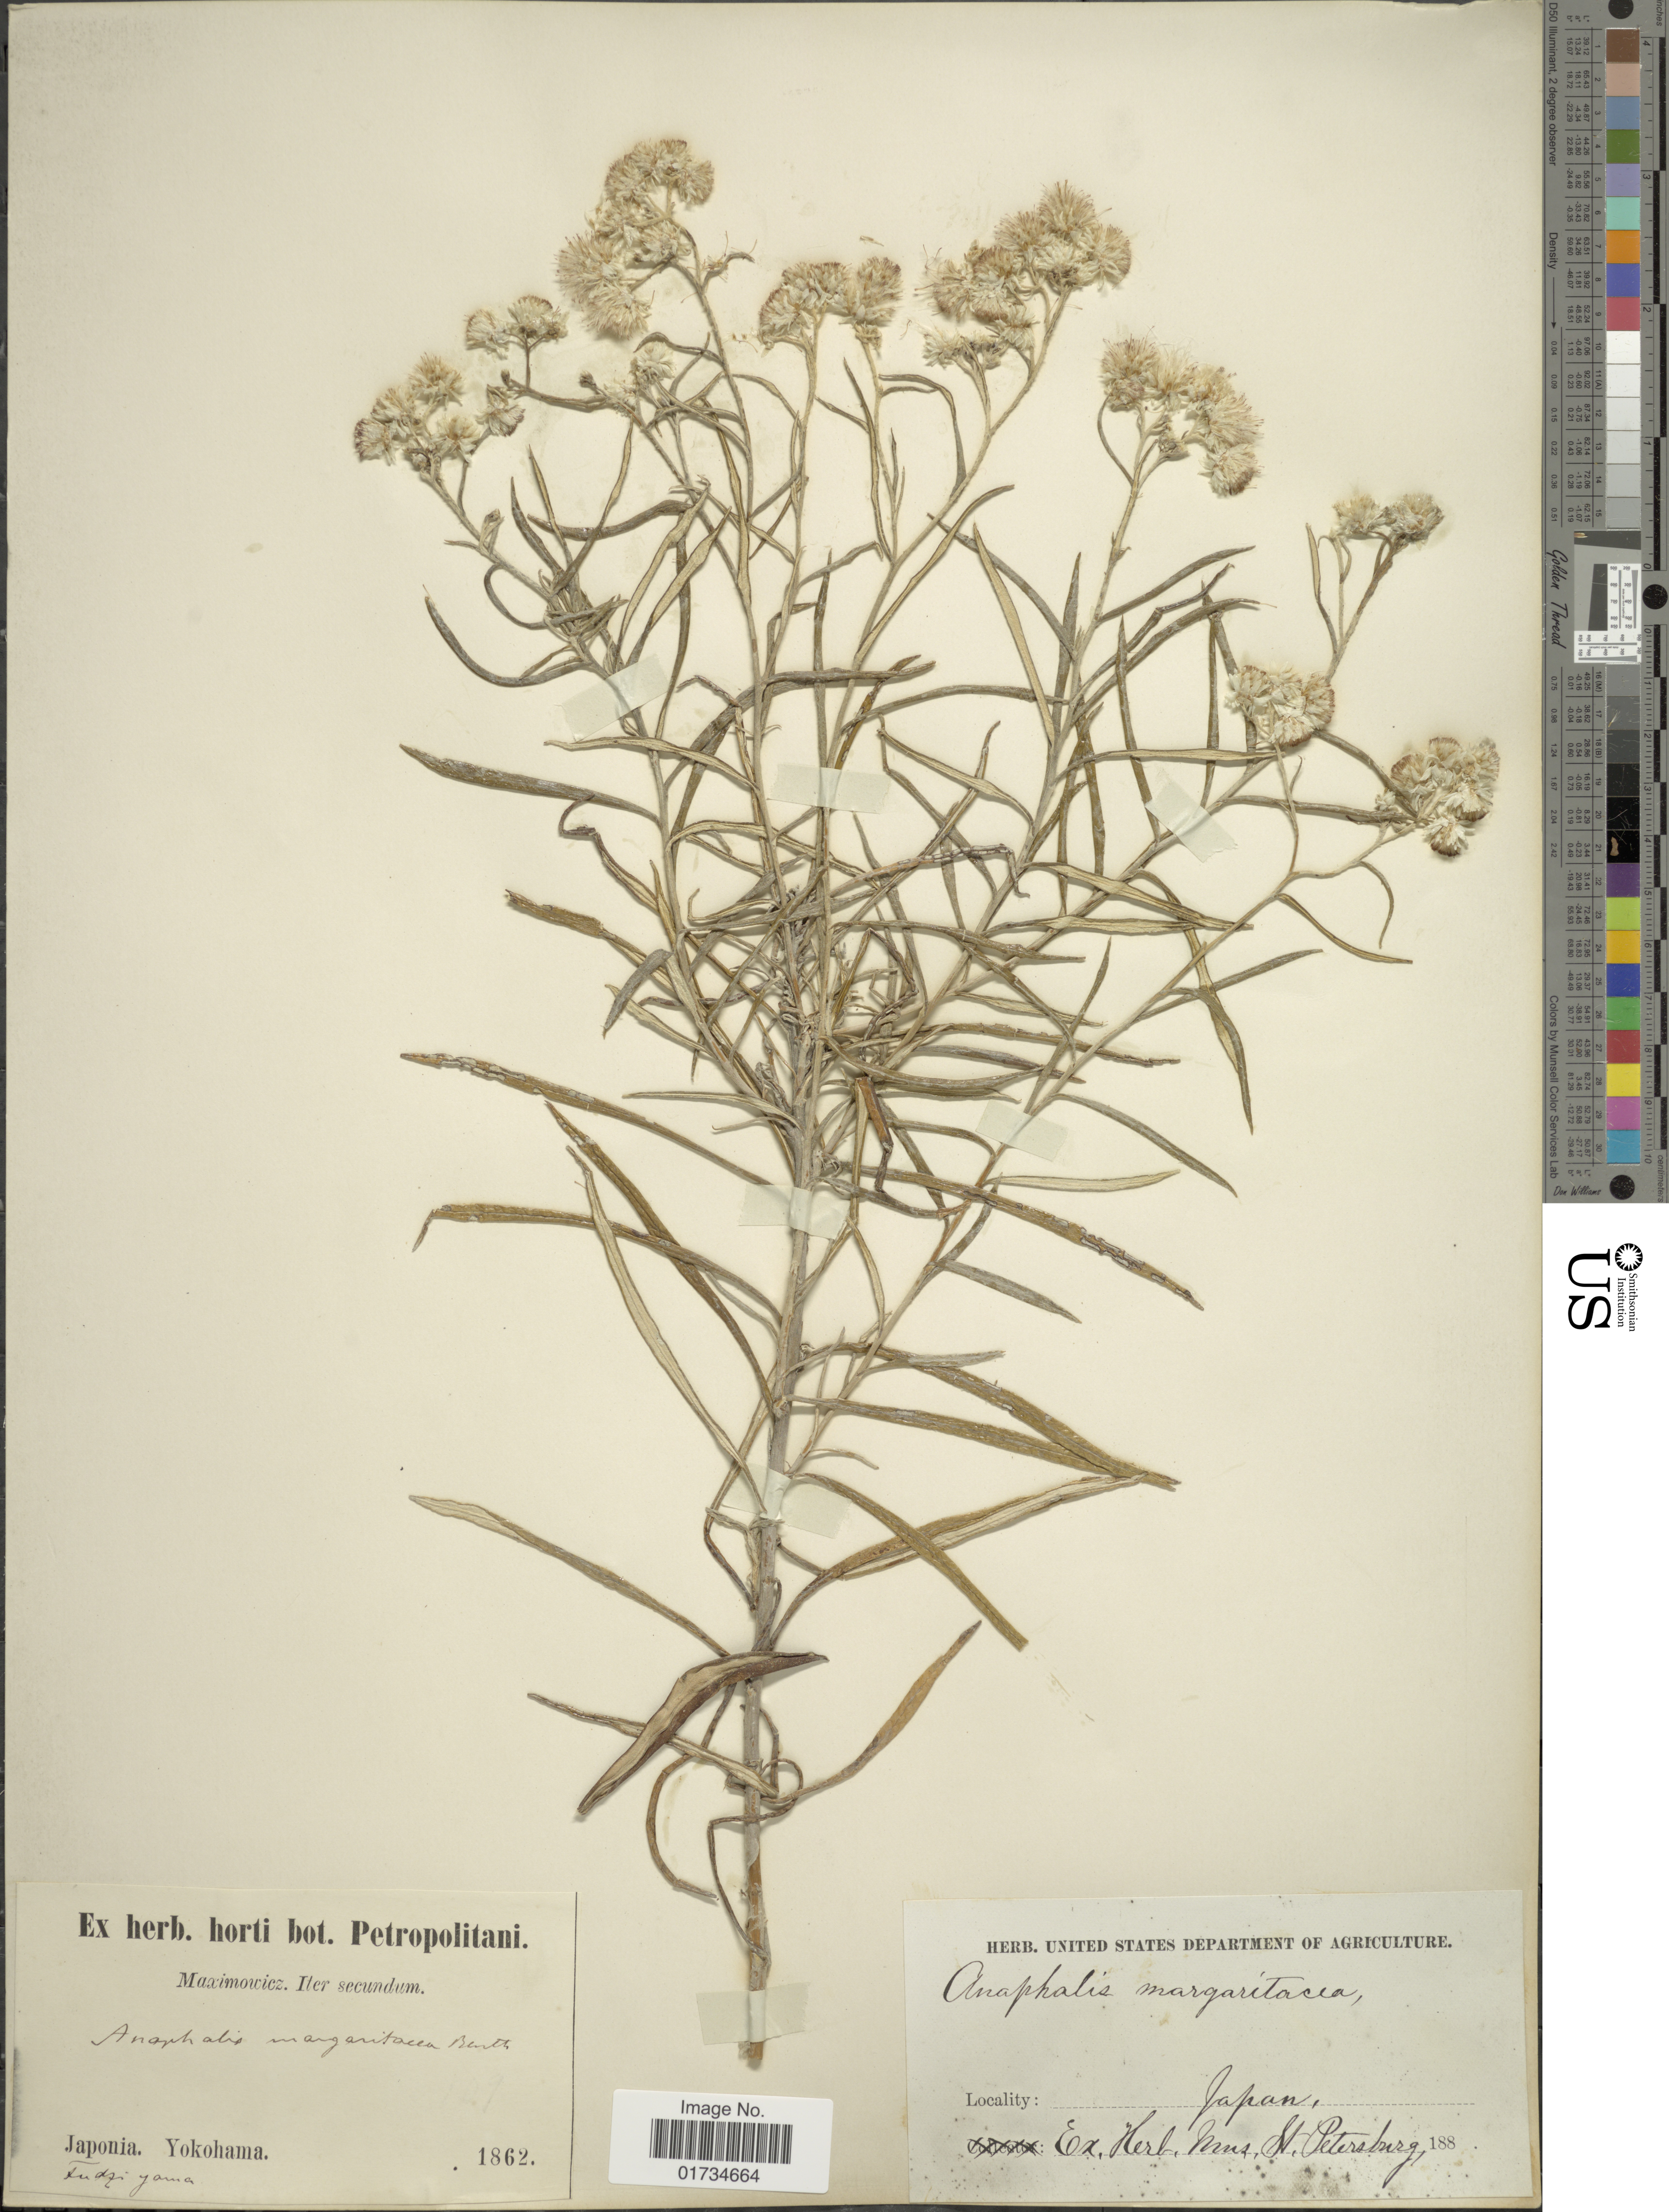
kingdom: Plantae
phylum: Tracheophyta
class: Magnoliopsida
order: Asterales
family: Asteraceae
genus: Anaphalis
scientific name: Anaphalis margaritacea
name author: (L.) Benth. & Hook. f.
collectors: ex Herb. Horti Bot. Petropolitani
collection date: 1862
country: Japan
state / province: Kanagawa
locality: Japonia. Yokohama